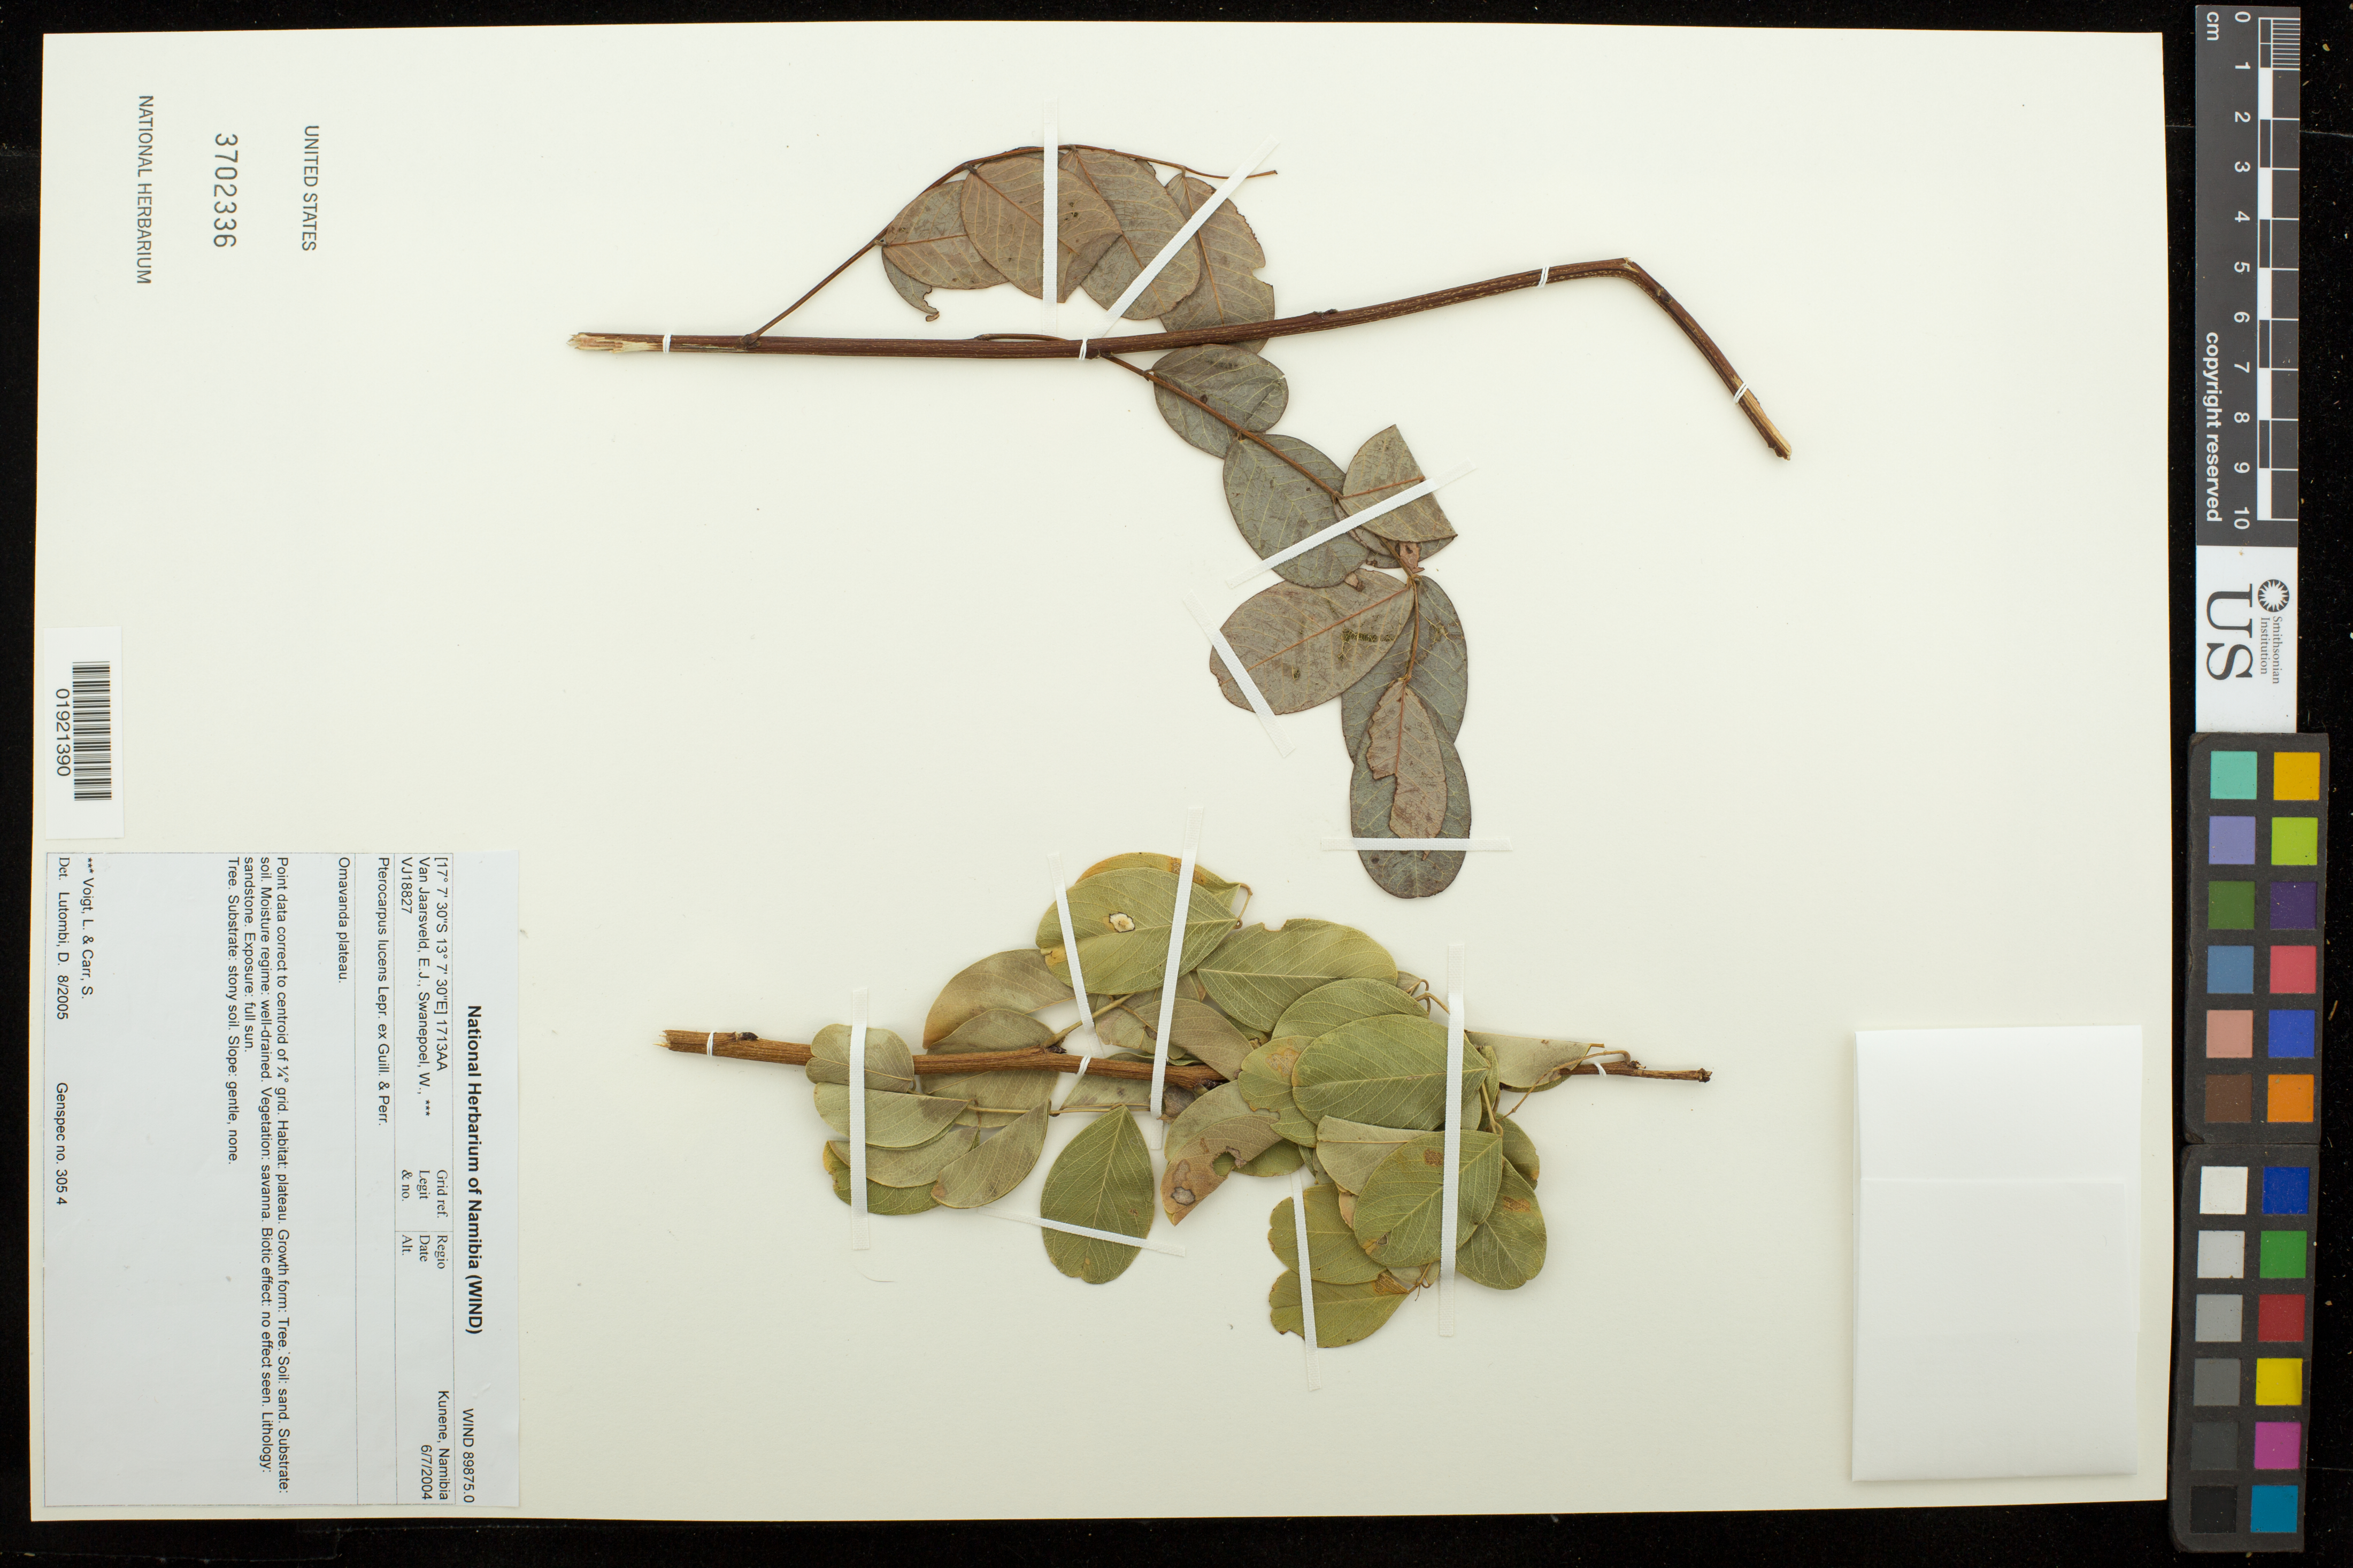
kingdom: Plantae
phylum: Tracheophyta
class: Magnoliopsida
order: Fabales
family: Fabaceae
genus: Pterocarpus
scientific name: Pterocarpus lucens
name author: Lepr. ex Guill. & Perr.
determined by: Lutombi, D.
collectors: E. van Jaarsveld, W. Swanepoel, L. Voigt & S. Carr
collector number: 18827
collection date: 2004-07-06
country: Namibia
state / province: Kunene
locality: Omavanda plateau.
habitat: Substrate: stony soil. Slope: gentle, none. Well-drained. Savanna. Plateau. Sandstone. Full sun.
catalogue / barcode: US 3702336